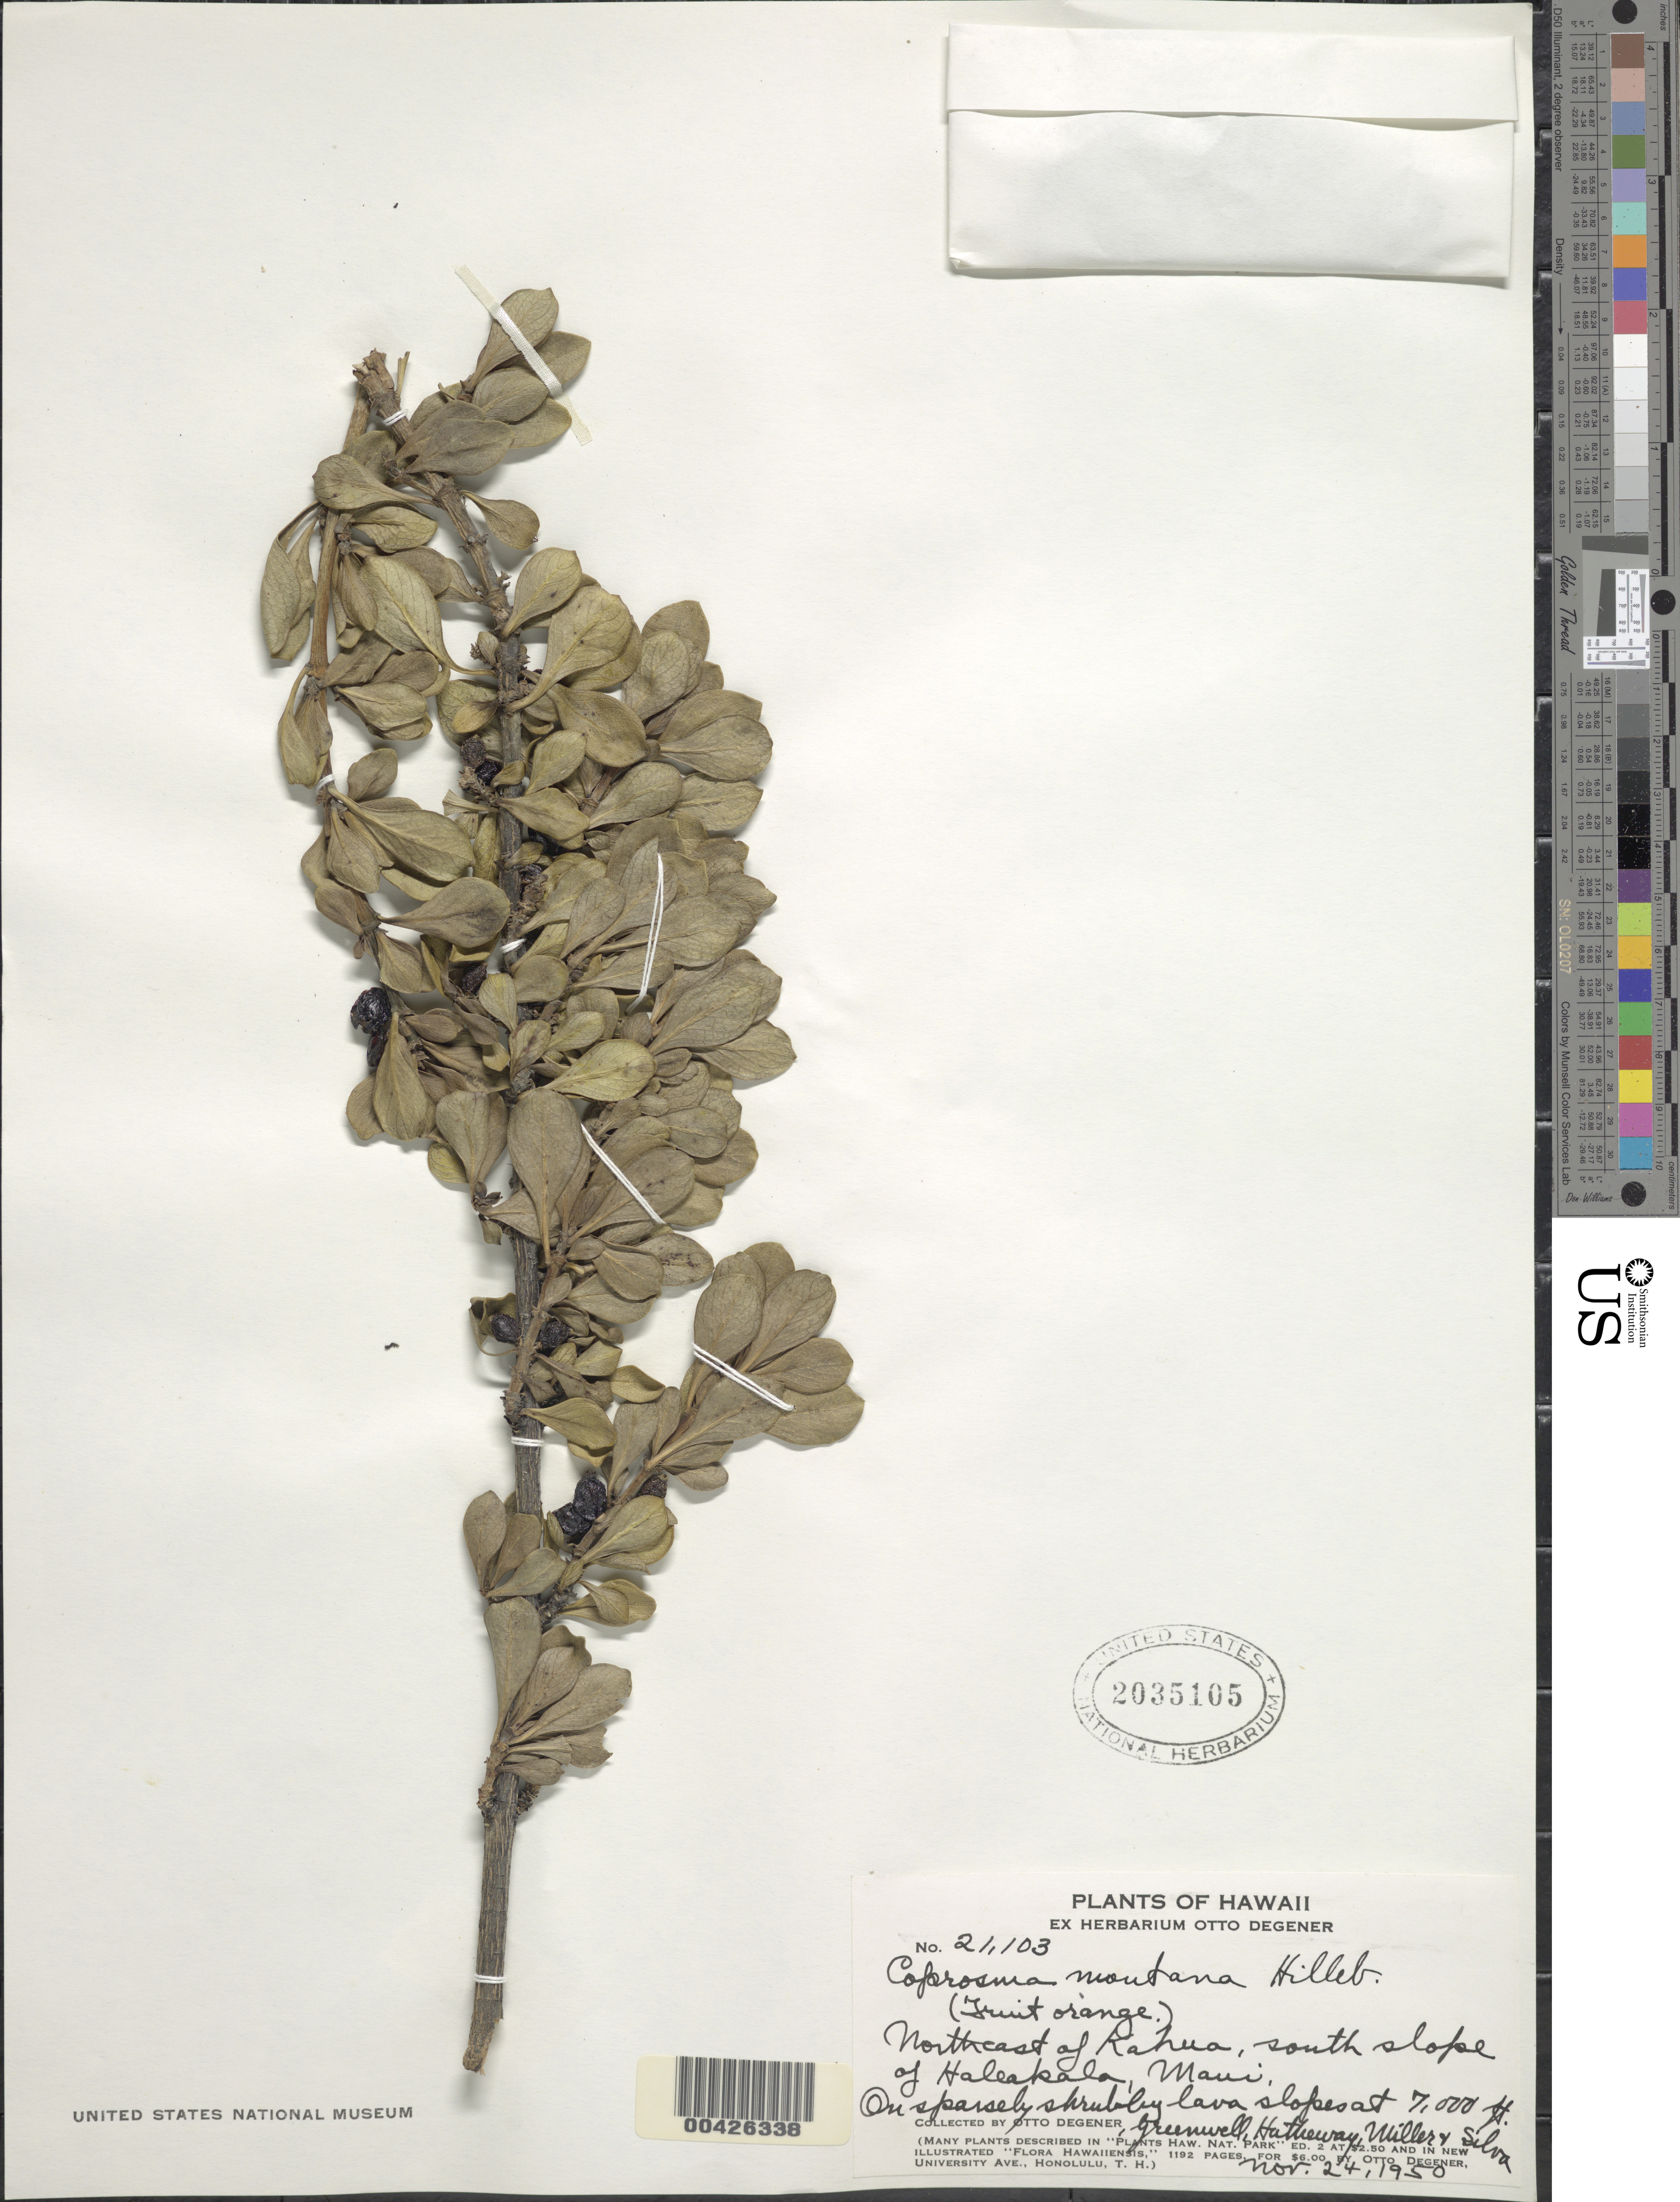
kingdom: Plantae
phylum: Tracheophyta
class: Magnoliopsida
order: Gentianales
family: Rubiaceae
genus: Coprosma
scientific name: Coprosma montana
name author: Hillebr.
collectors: O. Degener, -. Greenwell, -- Hatheway, P. Miller & Silva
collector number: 21103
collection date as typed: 24 Nov 1950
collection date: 1950-11-24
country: United States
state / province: Hawaii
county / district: Maui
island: Maui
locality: NE of Kahua, S slope of Haleakala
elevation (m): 2134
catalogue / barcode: US 2035105